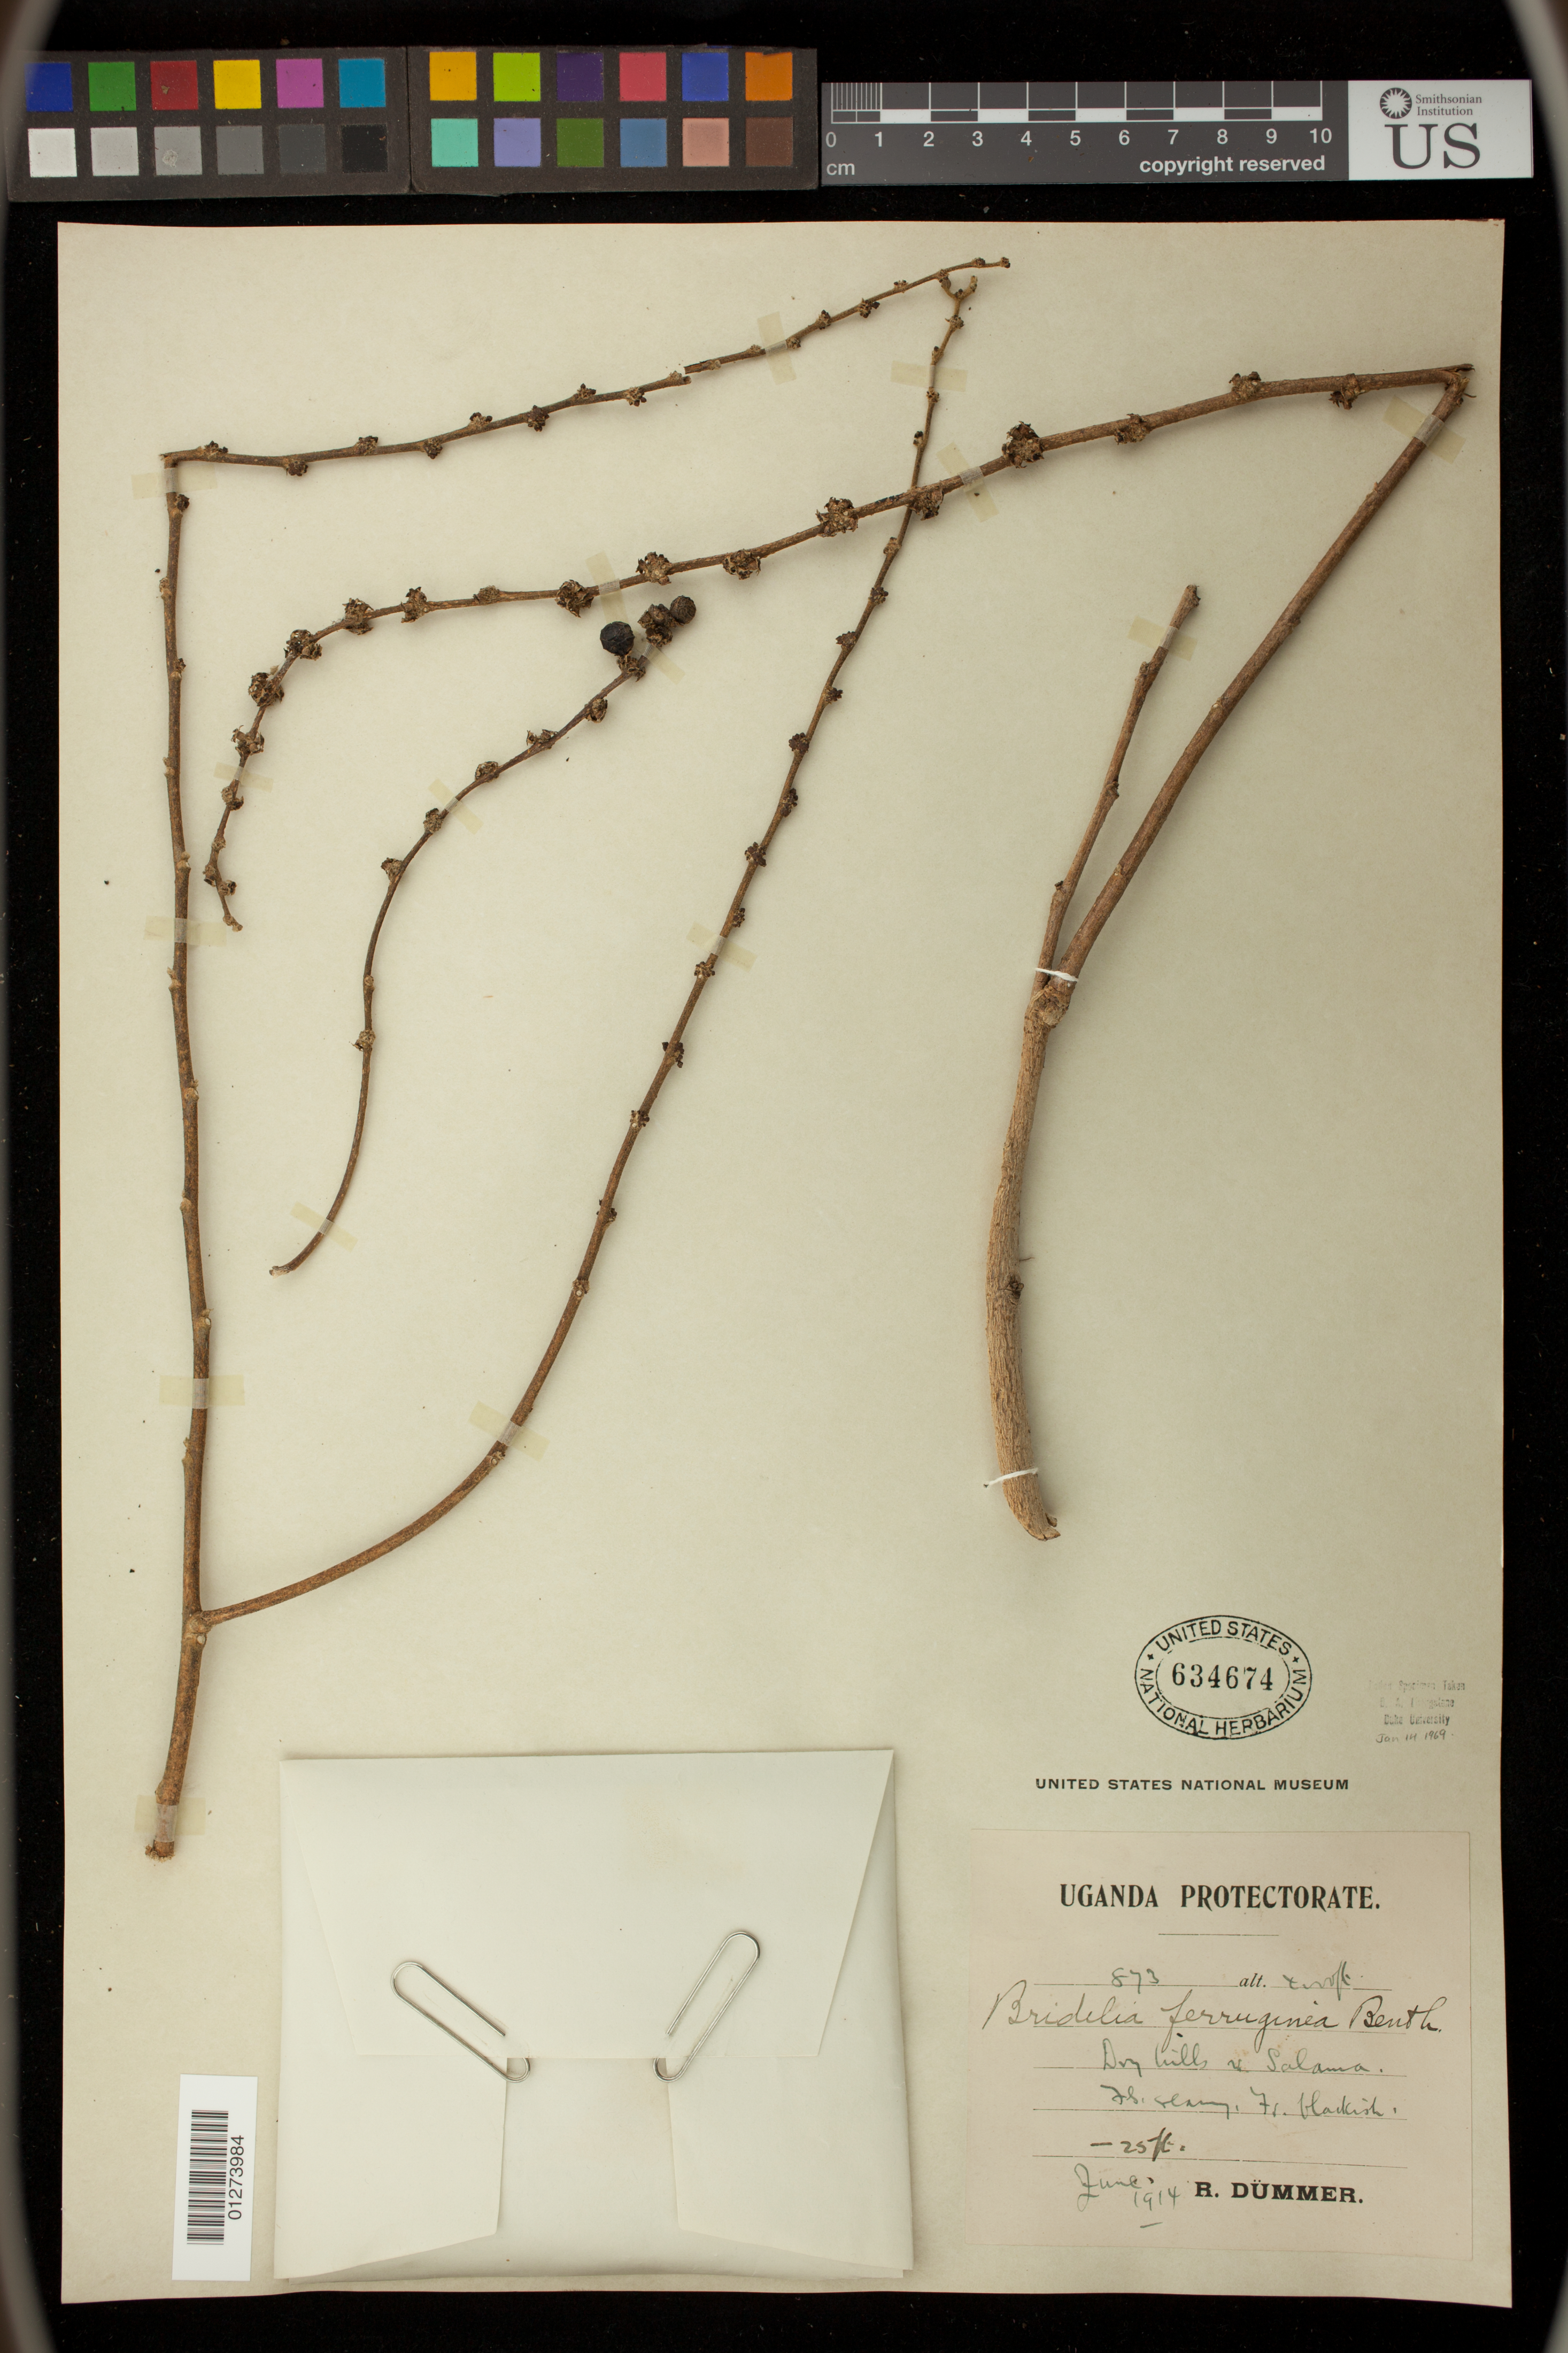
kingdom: Plantae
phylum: Tracheophyta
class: Magnoliopsida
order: Malpighiales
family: Phyllanthaceae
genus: Bridelia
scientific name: Bridelia ferruginea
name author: Benth.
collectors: R. Dümmer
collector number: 873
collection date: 1914-06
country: Uganda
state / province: Central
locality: Salama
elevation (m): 8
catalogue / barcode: US 634674